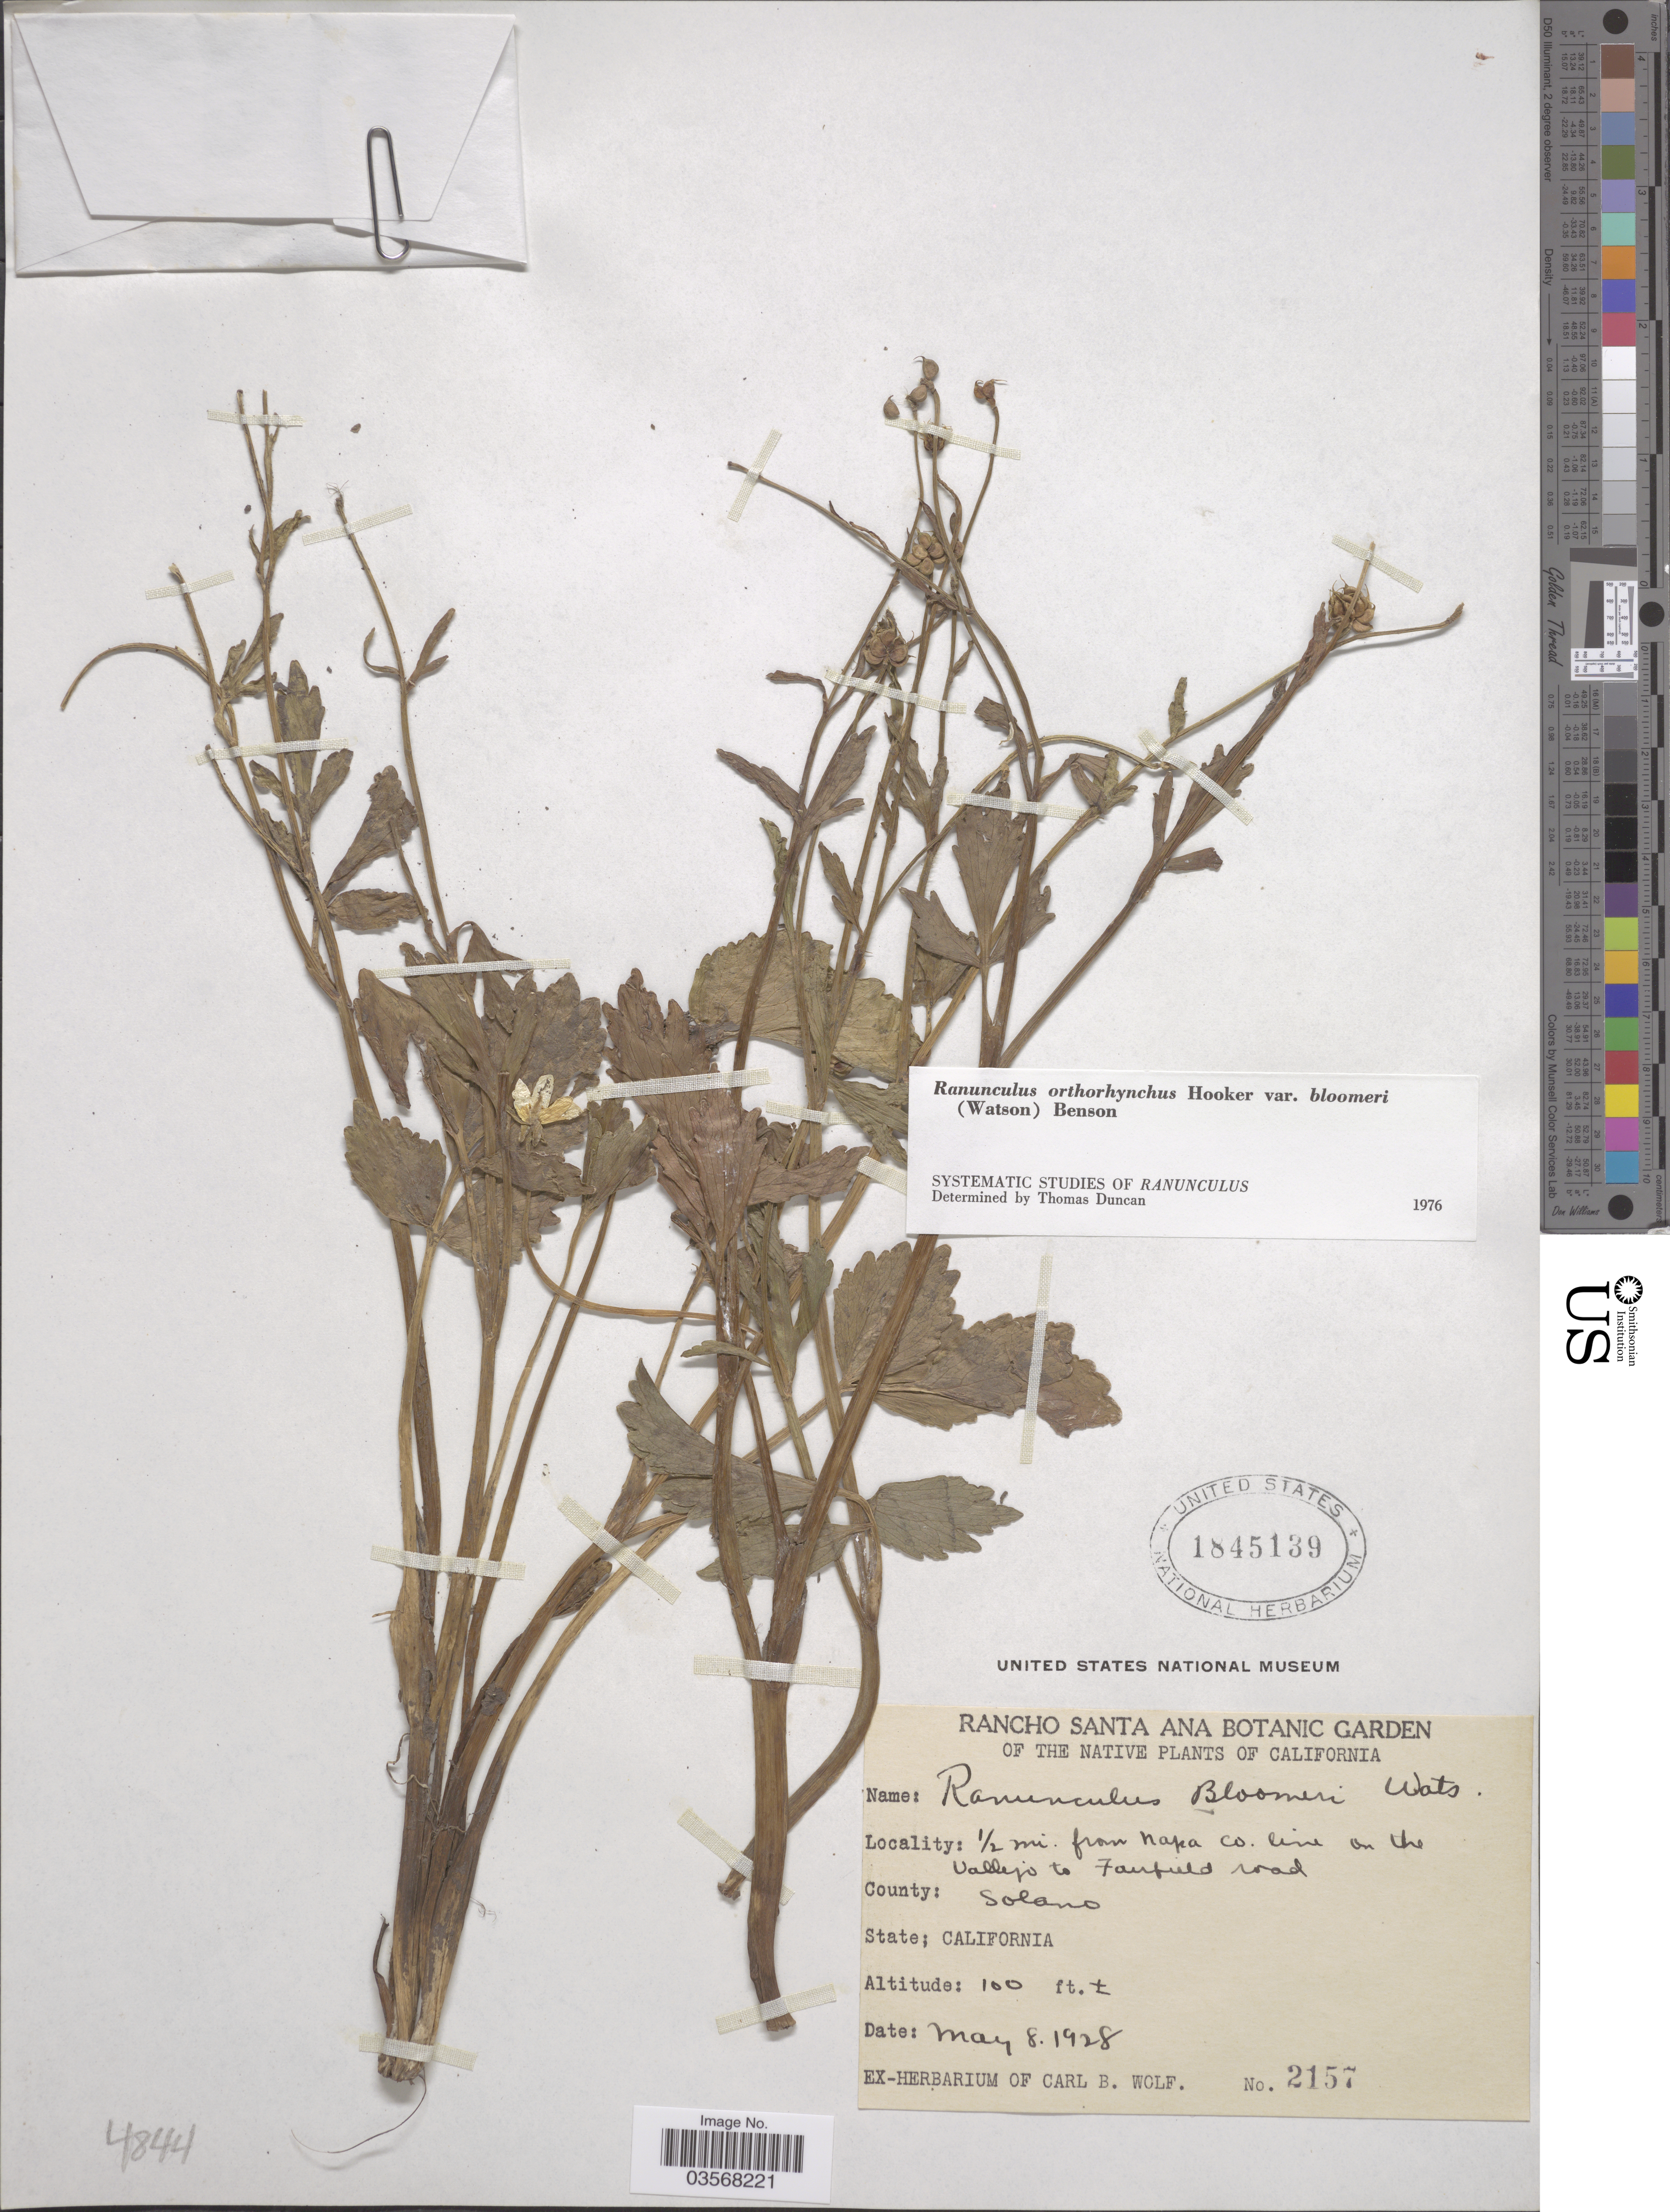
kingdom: Plantae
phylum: Tracheophyta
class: Magnoliopsida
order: Ranunculales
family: Ranunculaceae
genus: Ranunculus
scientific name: Ranunculus orthorhynchus var. bloomeri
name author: (S. Watson) L.D. Benson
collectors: ex herb. Carl B. Wolf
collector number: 2157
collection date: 1928-05-08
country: United States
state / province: California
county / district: Solano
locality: ½ mi. from Napa Co. line on the Vallejo to Fairfield road. County: Solano.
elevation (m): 30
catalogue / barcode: US 1845139